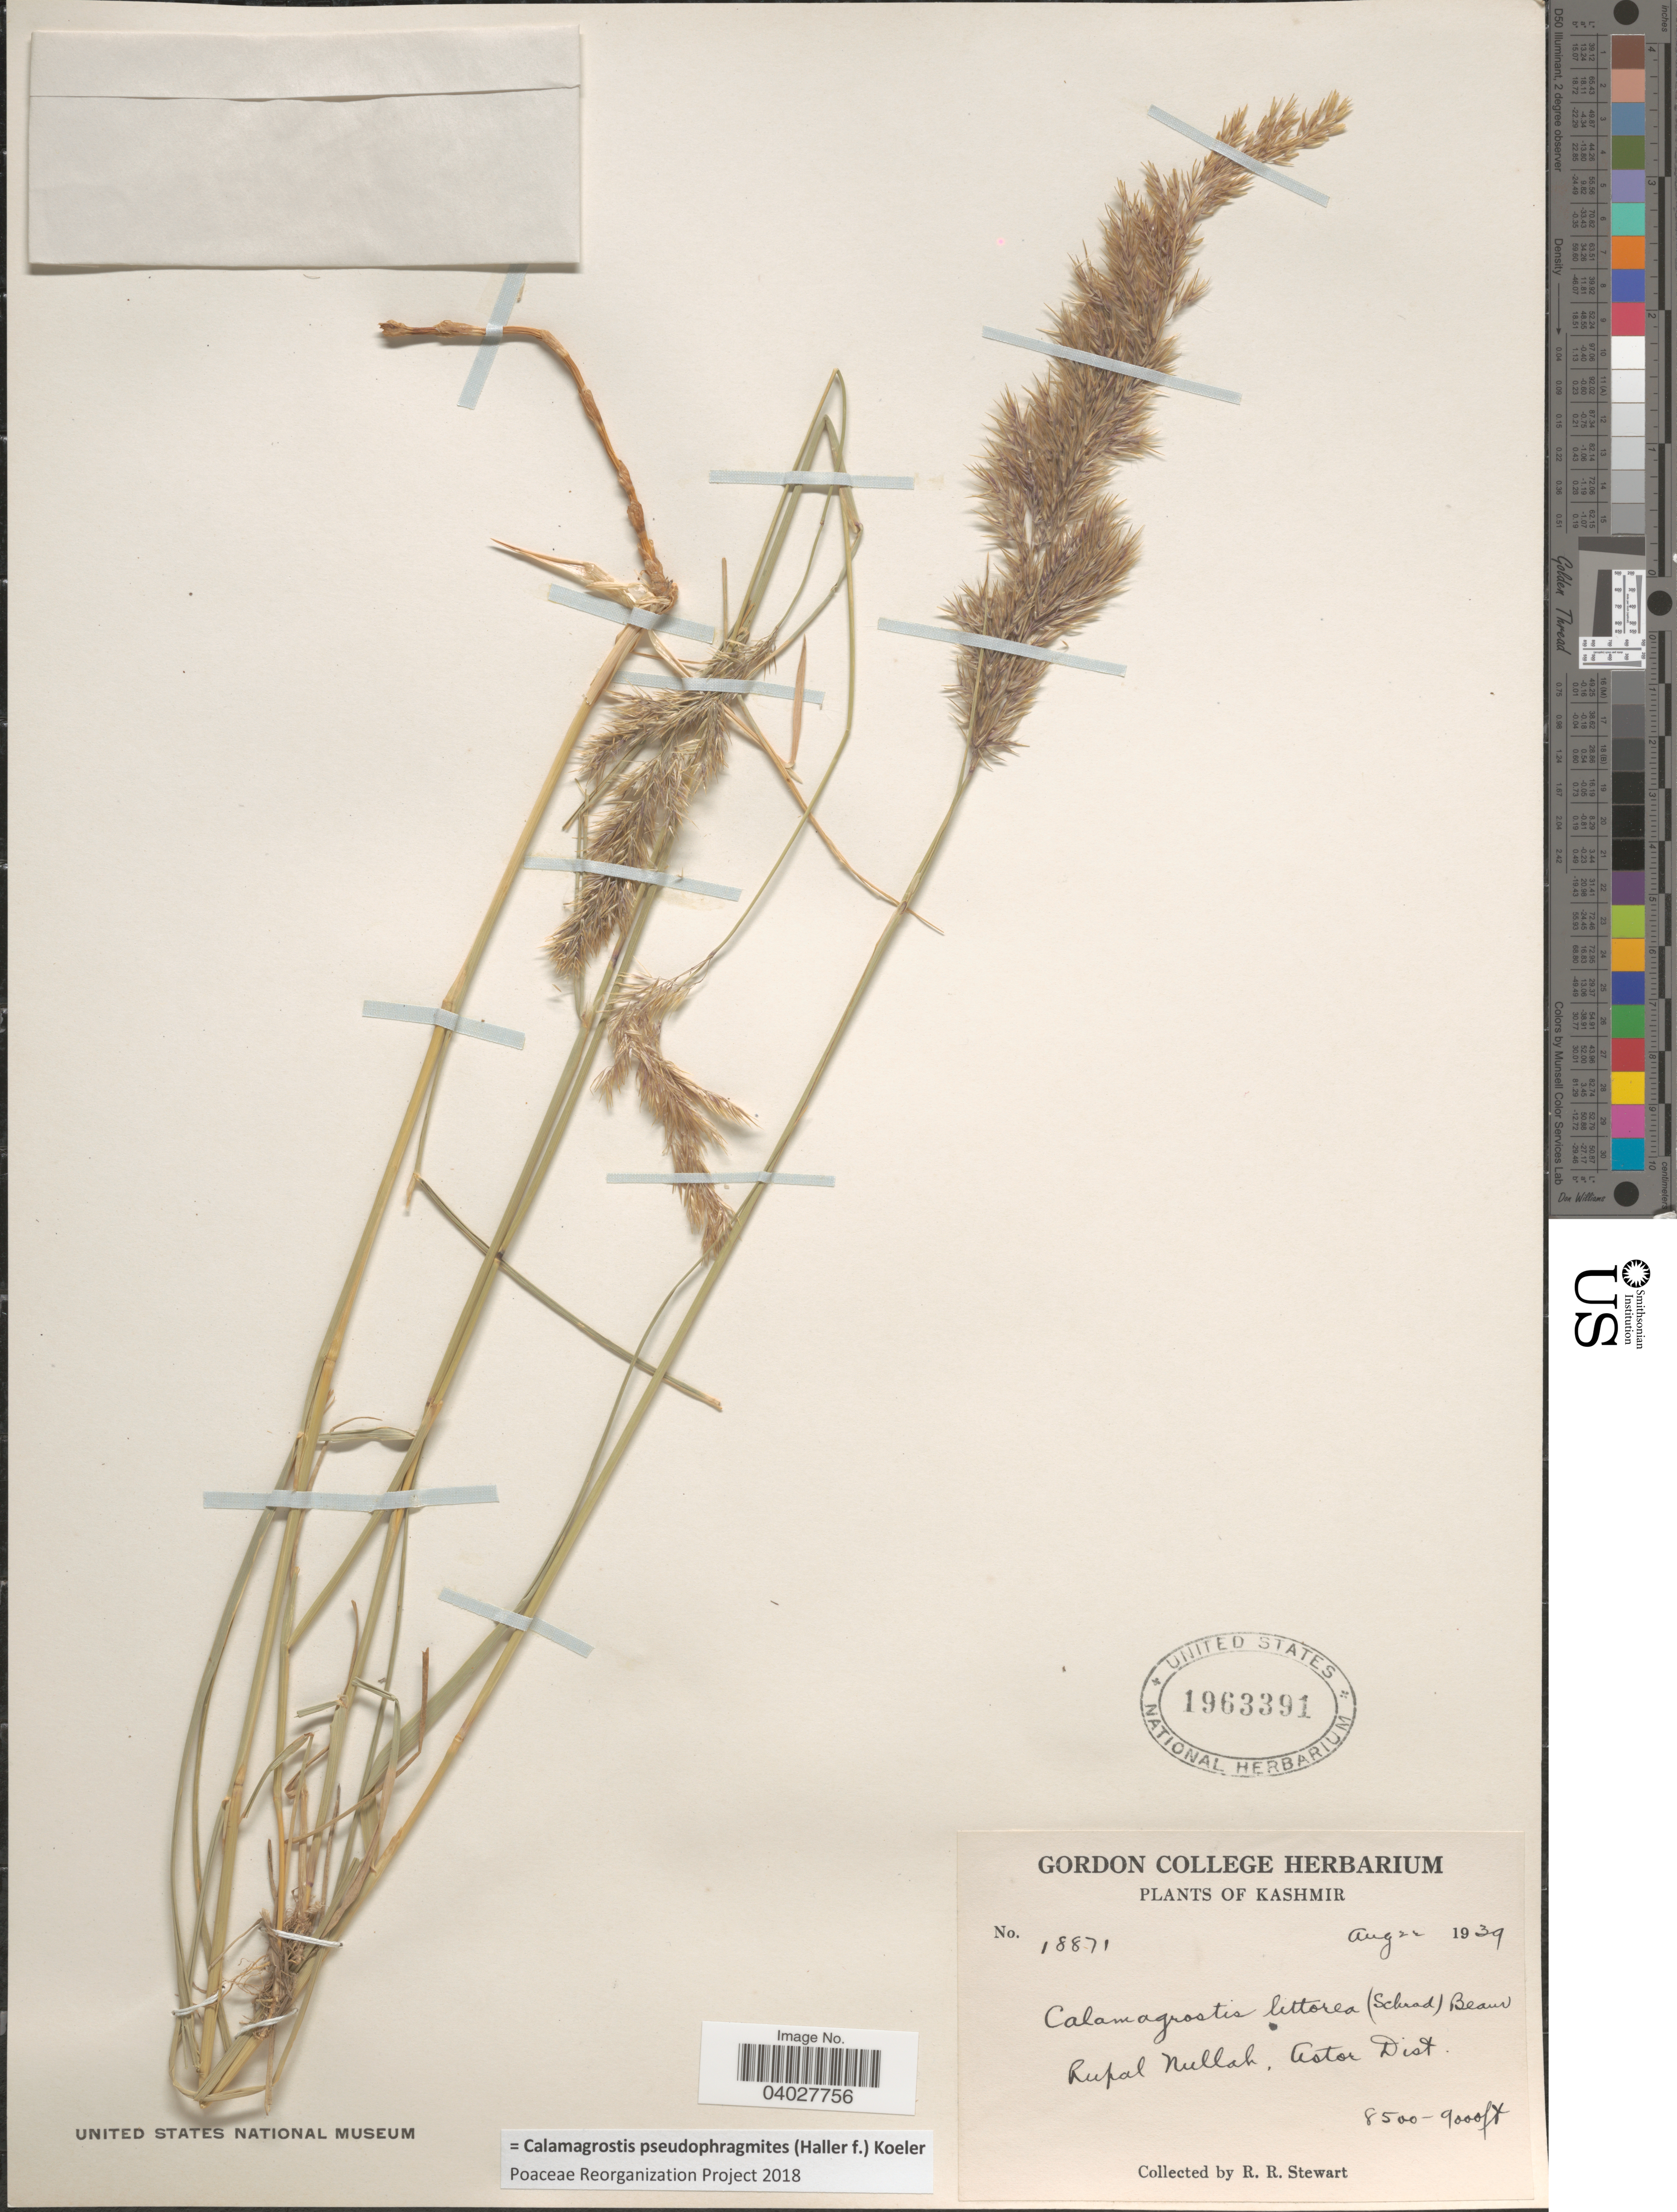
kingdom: Plantae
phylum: Tracheophyta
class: Liliopsida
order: Poales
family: Poaceae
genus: Calamagrostis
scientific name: Calamagrostis pseudophragmites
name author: (Haller f.) Koeler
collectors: R. Stewart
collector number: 18871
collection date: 1939-08-22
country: India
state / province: Jammu and Kashmir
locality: Kashmir. Rupal Nullah, Astor Dist.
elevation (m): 2591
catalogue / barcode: US 1963391